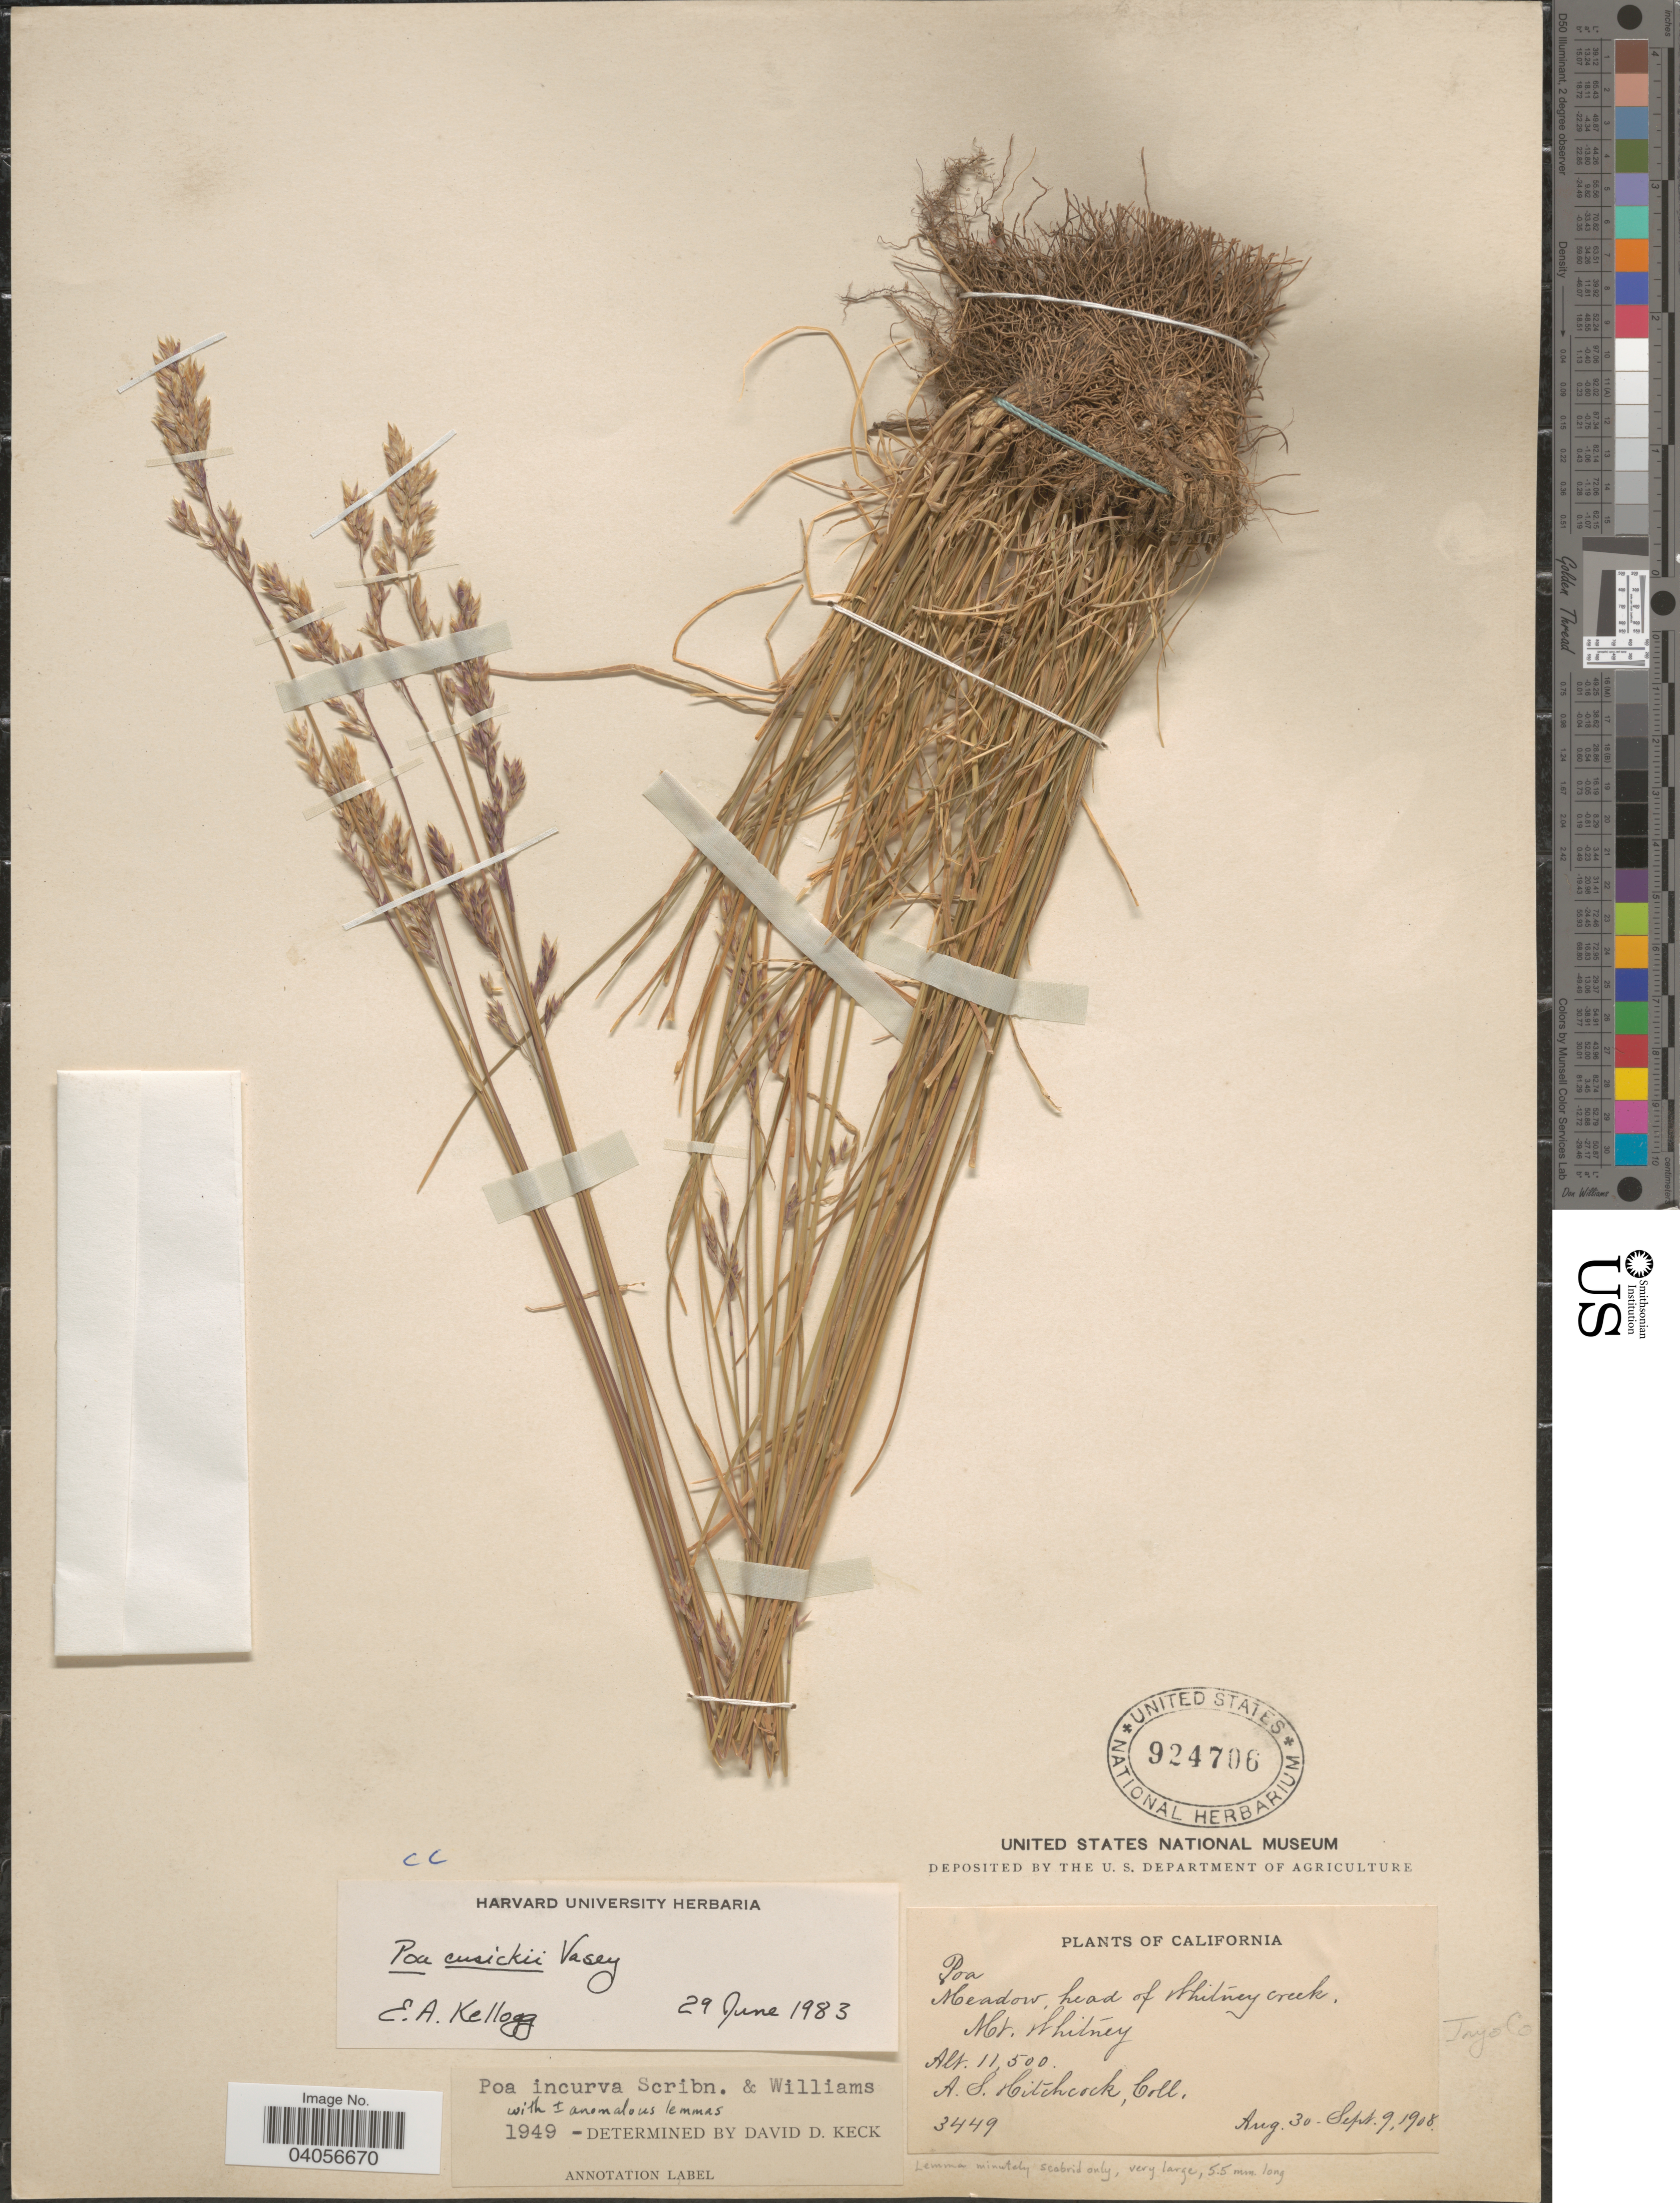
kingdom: Plantae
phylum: Tracheophyta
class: Liliopsida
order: Poales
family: Poaceae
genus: Poa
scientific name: Poa cusickii subsp. cusickii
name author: Vasey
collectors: A. S. Hitchcock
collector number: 3449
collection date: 1908-08-30/1908-09-09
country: United States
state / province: California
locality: Meadow, head of Whitney creek, Mt. Whitney.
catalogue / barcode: US 924706